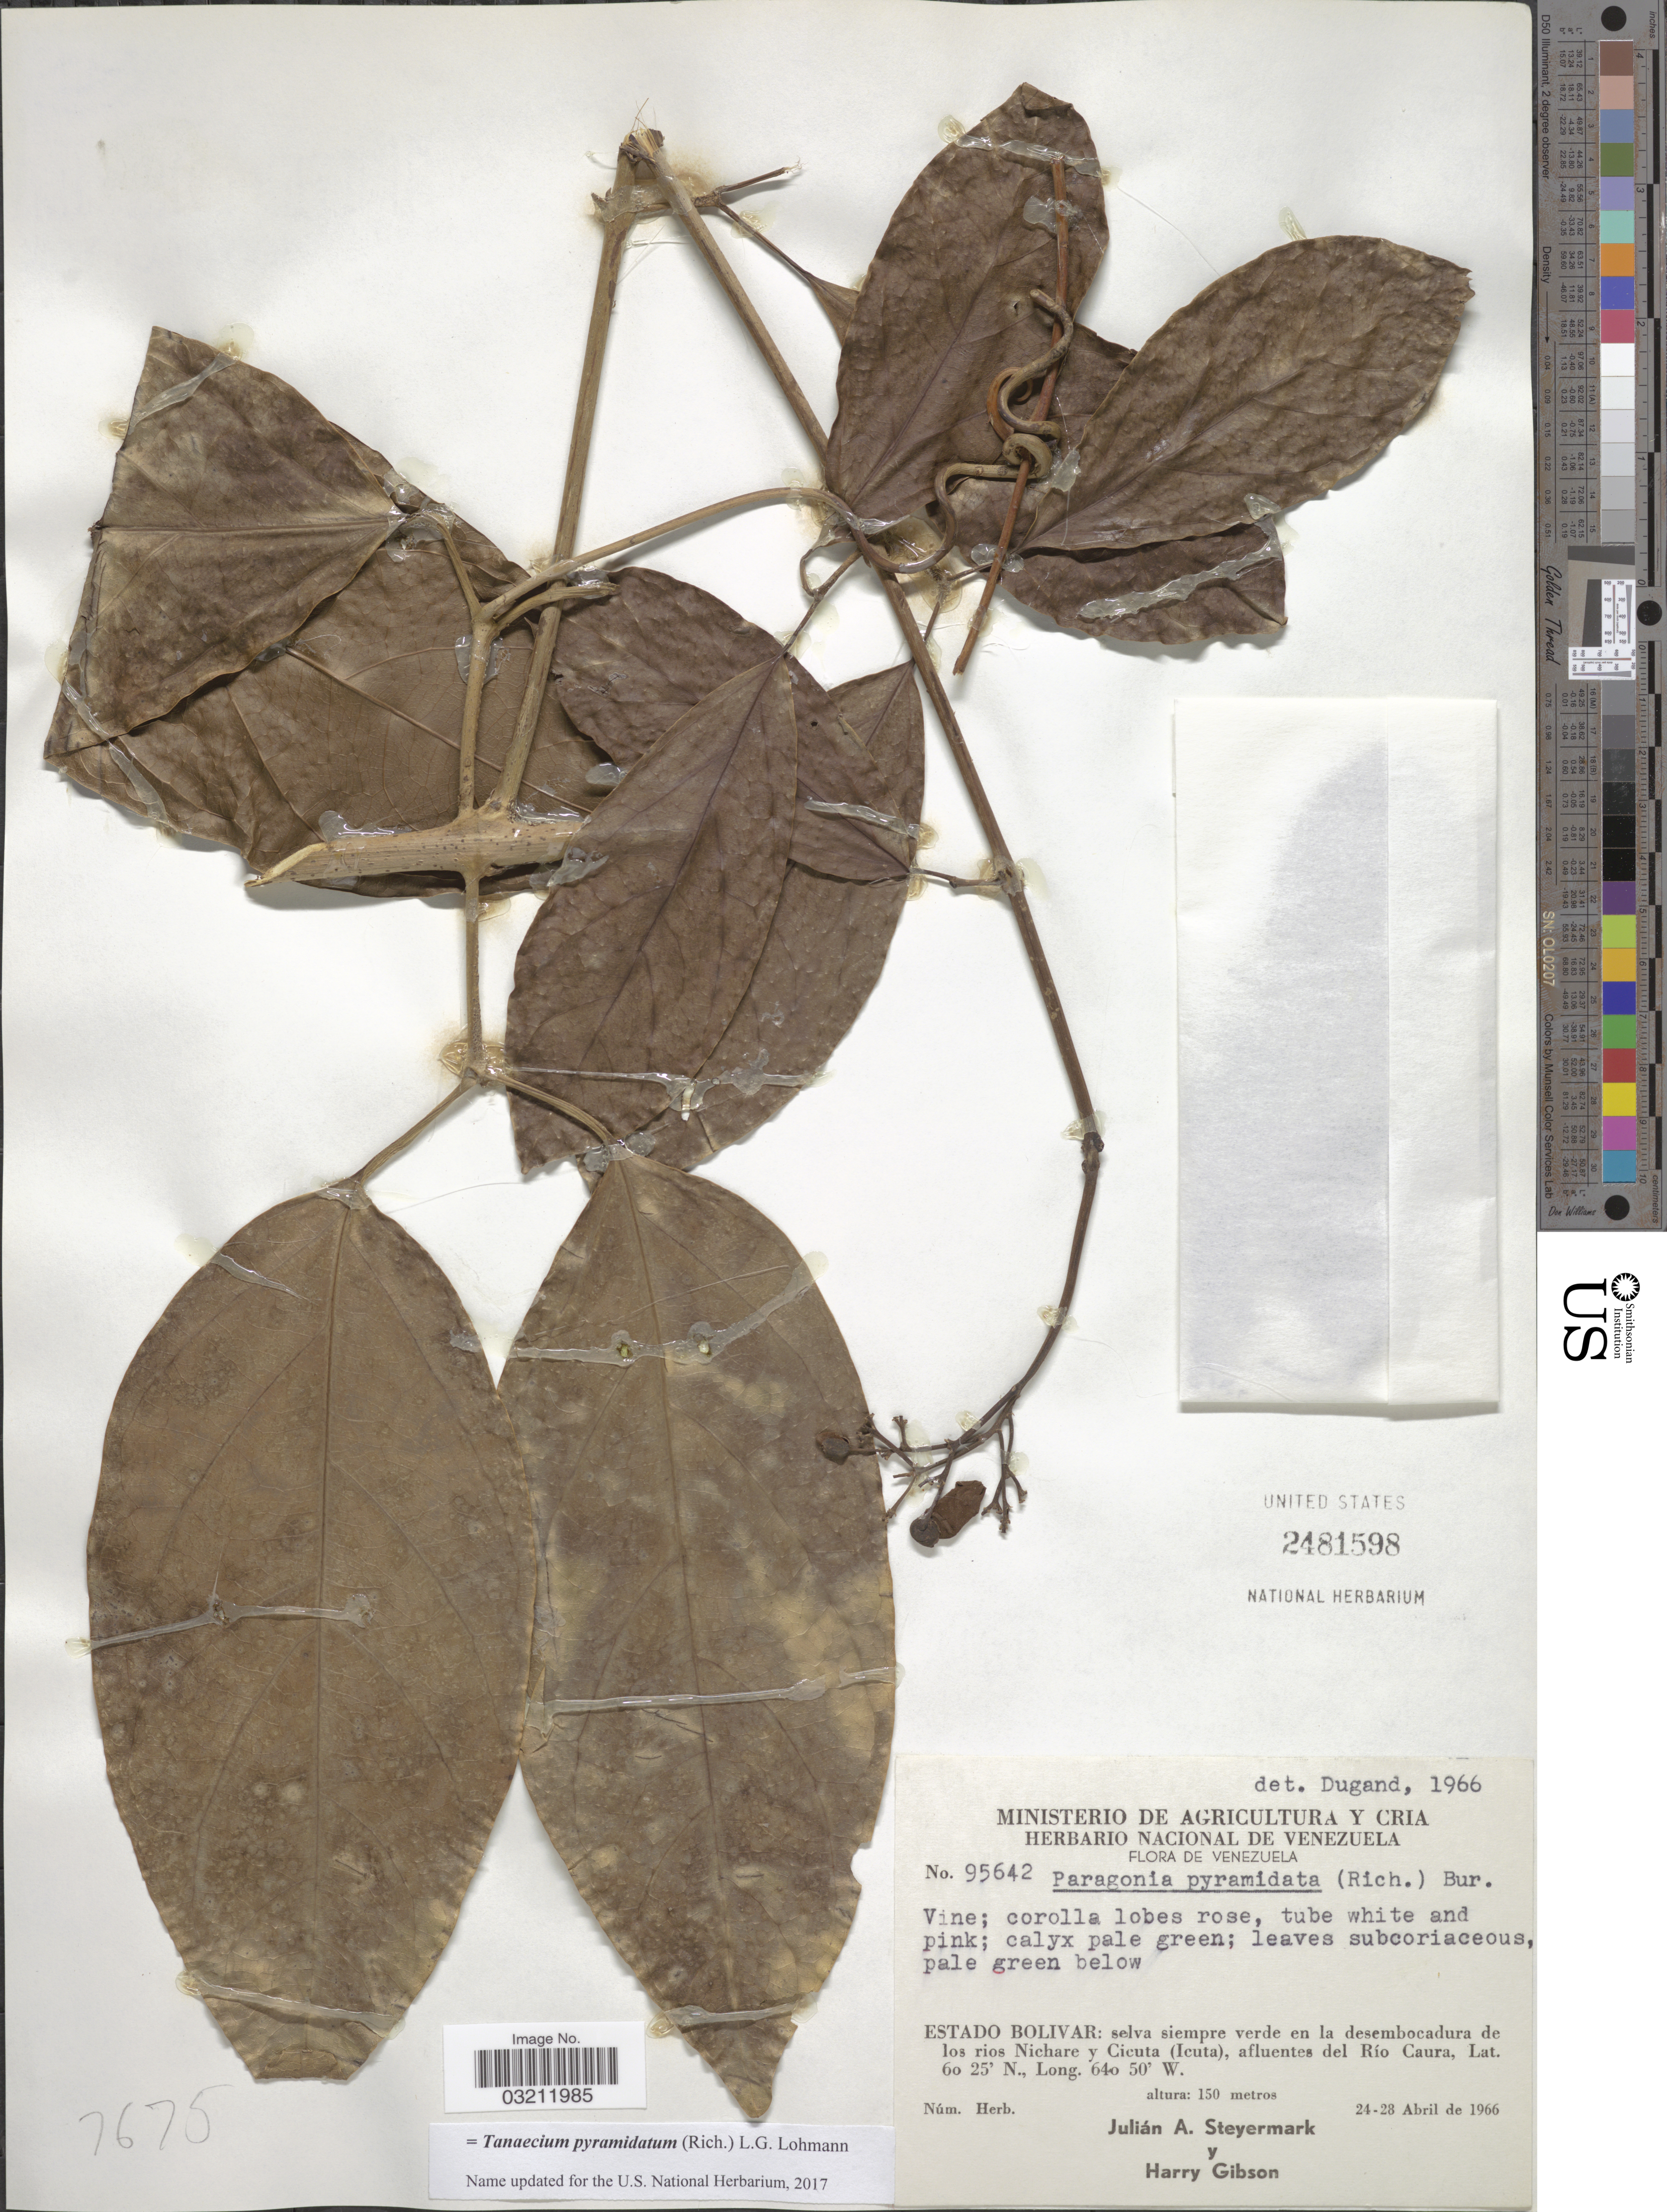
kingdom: Plantae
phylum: Tracheophyta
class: Magnoliopsida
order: Lamiales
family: Bignoniaceae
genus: Tanaecium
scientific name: Tanaecium pyramidatum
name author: (Rich.) L.G. Lohmann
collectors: J. Steyermark & H. Gibson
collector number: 95642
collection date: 1966-04-24/1966-04-28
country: Venezuela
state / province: Bolivar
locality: Selva siempre verde en la desembocadura de los rios Nichare y Cicuta (Icuta), afluentes del Río Caura.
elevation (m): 150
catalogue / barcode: US 2481598